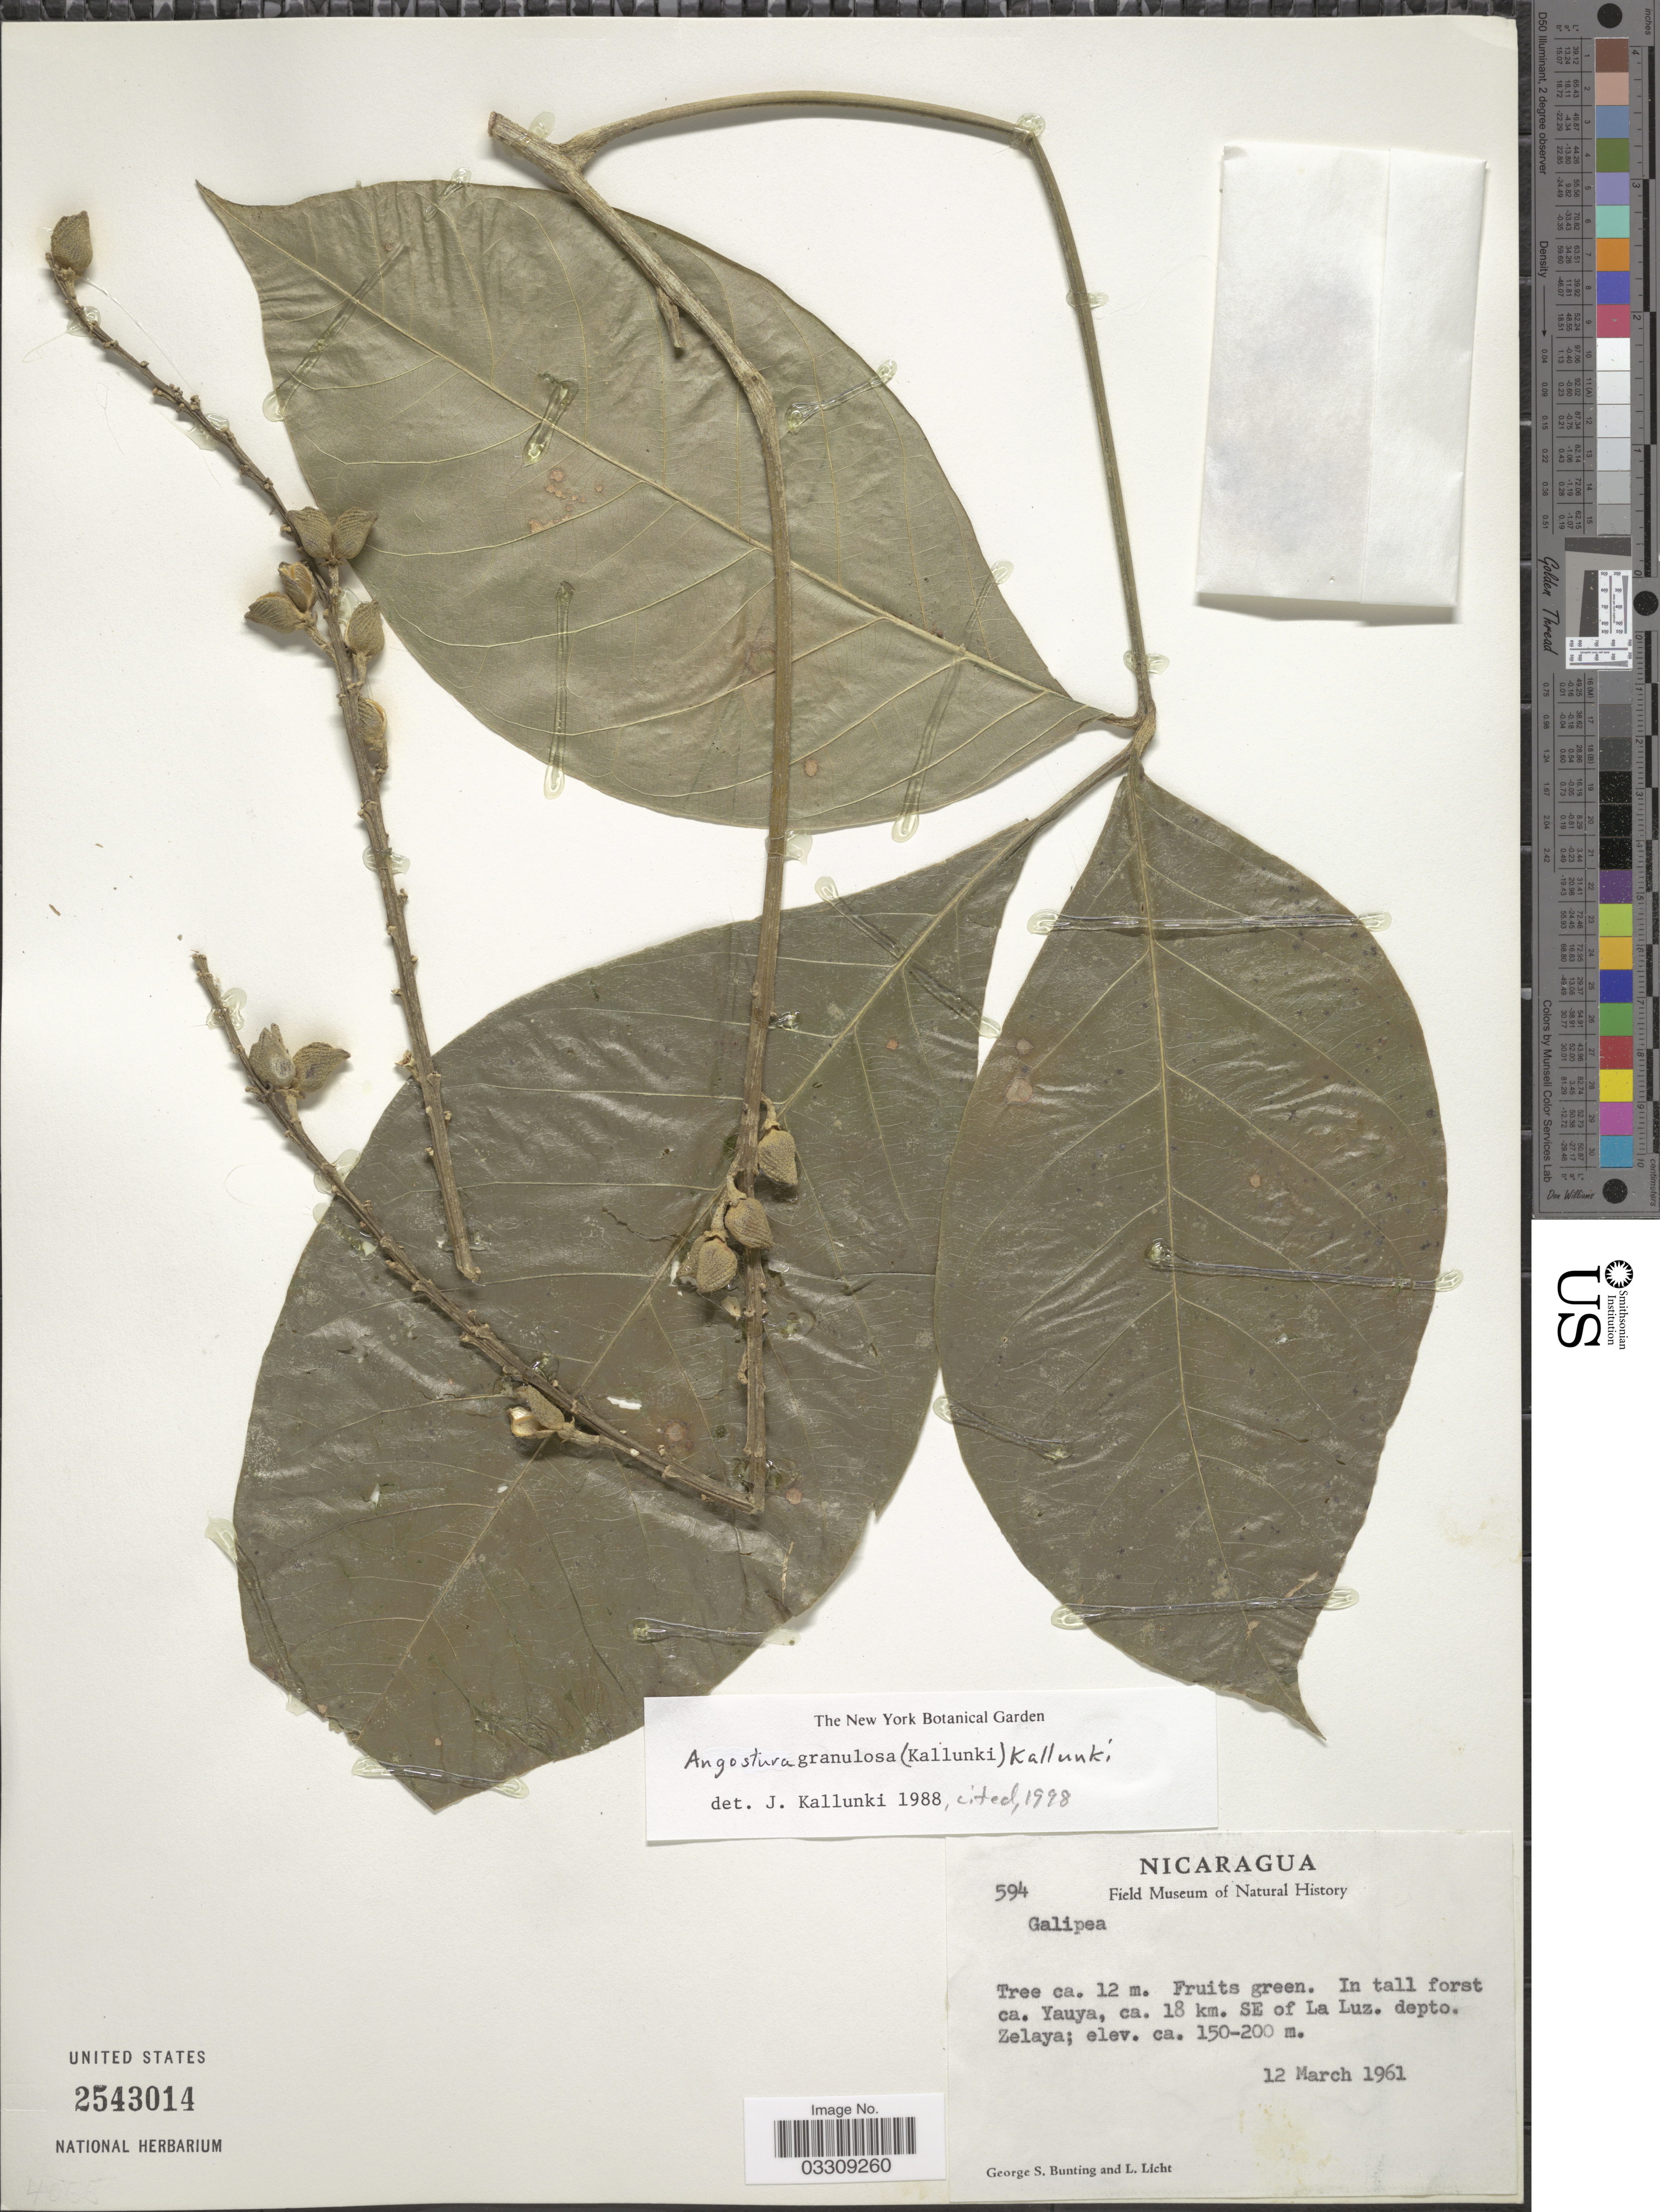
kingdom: Plantae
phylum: Tracheophyta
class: Magnoliopsida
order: Sapindales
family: Rutaceae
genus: Angostura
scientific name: Angostura granulosa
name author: (Kallunki) Kallunki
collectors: G. S. Bunting & L. Licht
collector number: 594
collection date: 1961-03-12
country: Nicaragua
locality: In tall forest ca. Yauya, ca. 18 km. SE of La Luz. depto. Zelaya.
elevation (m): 150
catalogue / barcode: US 2543014